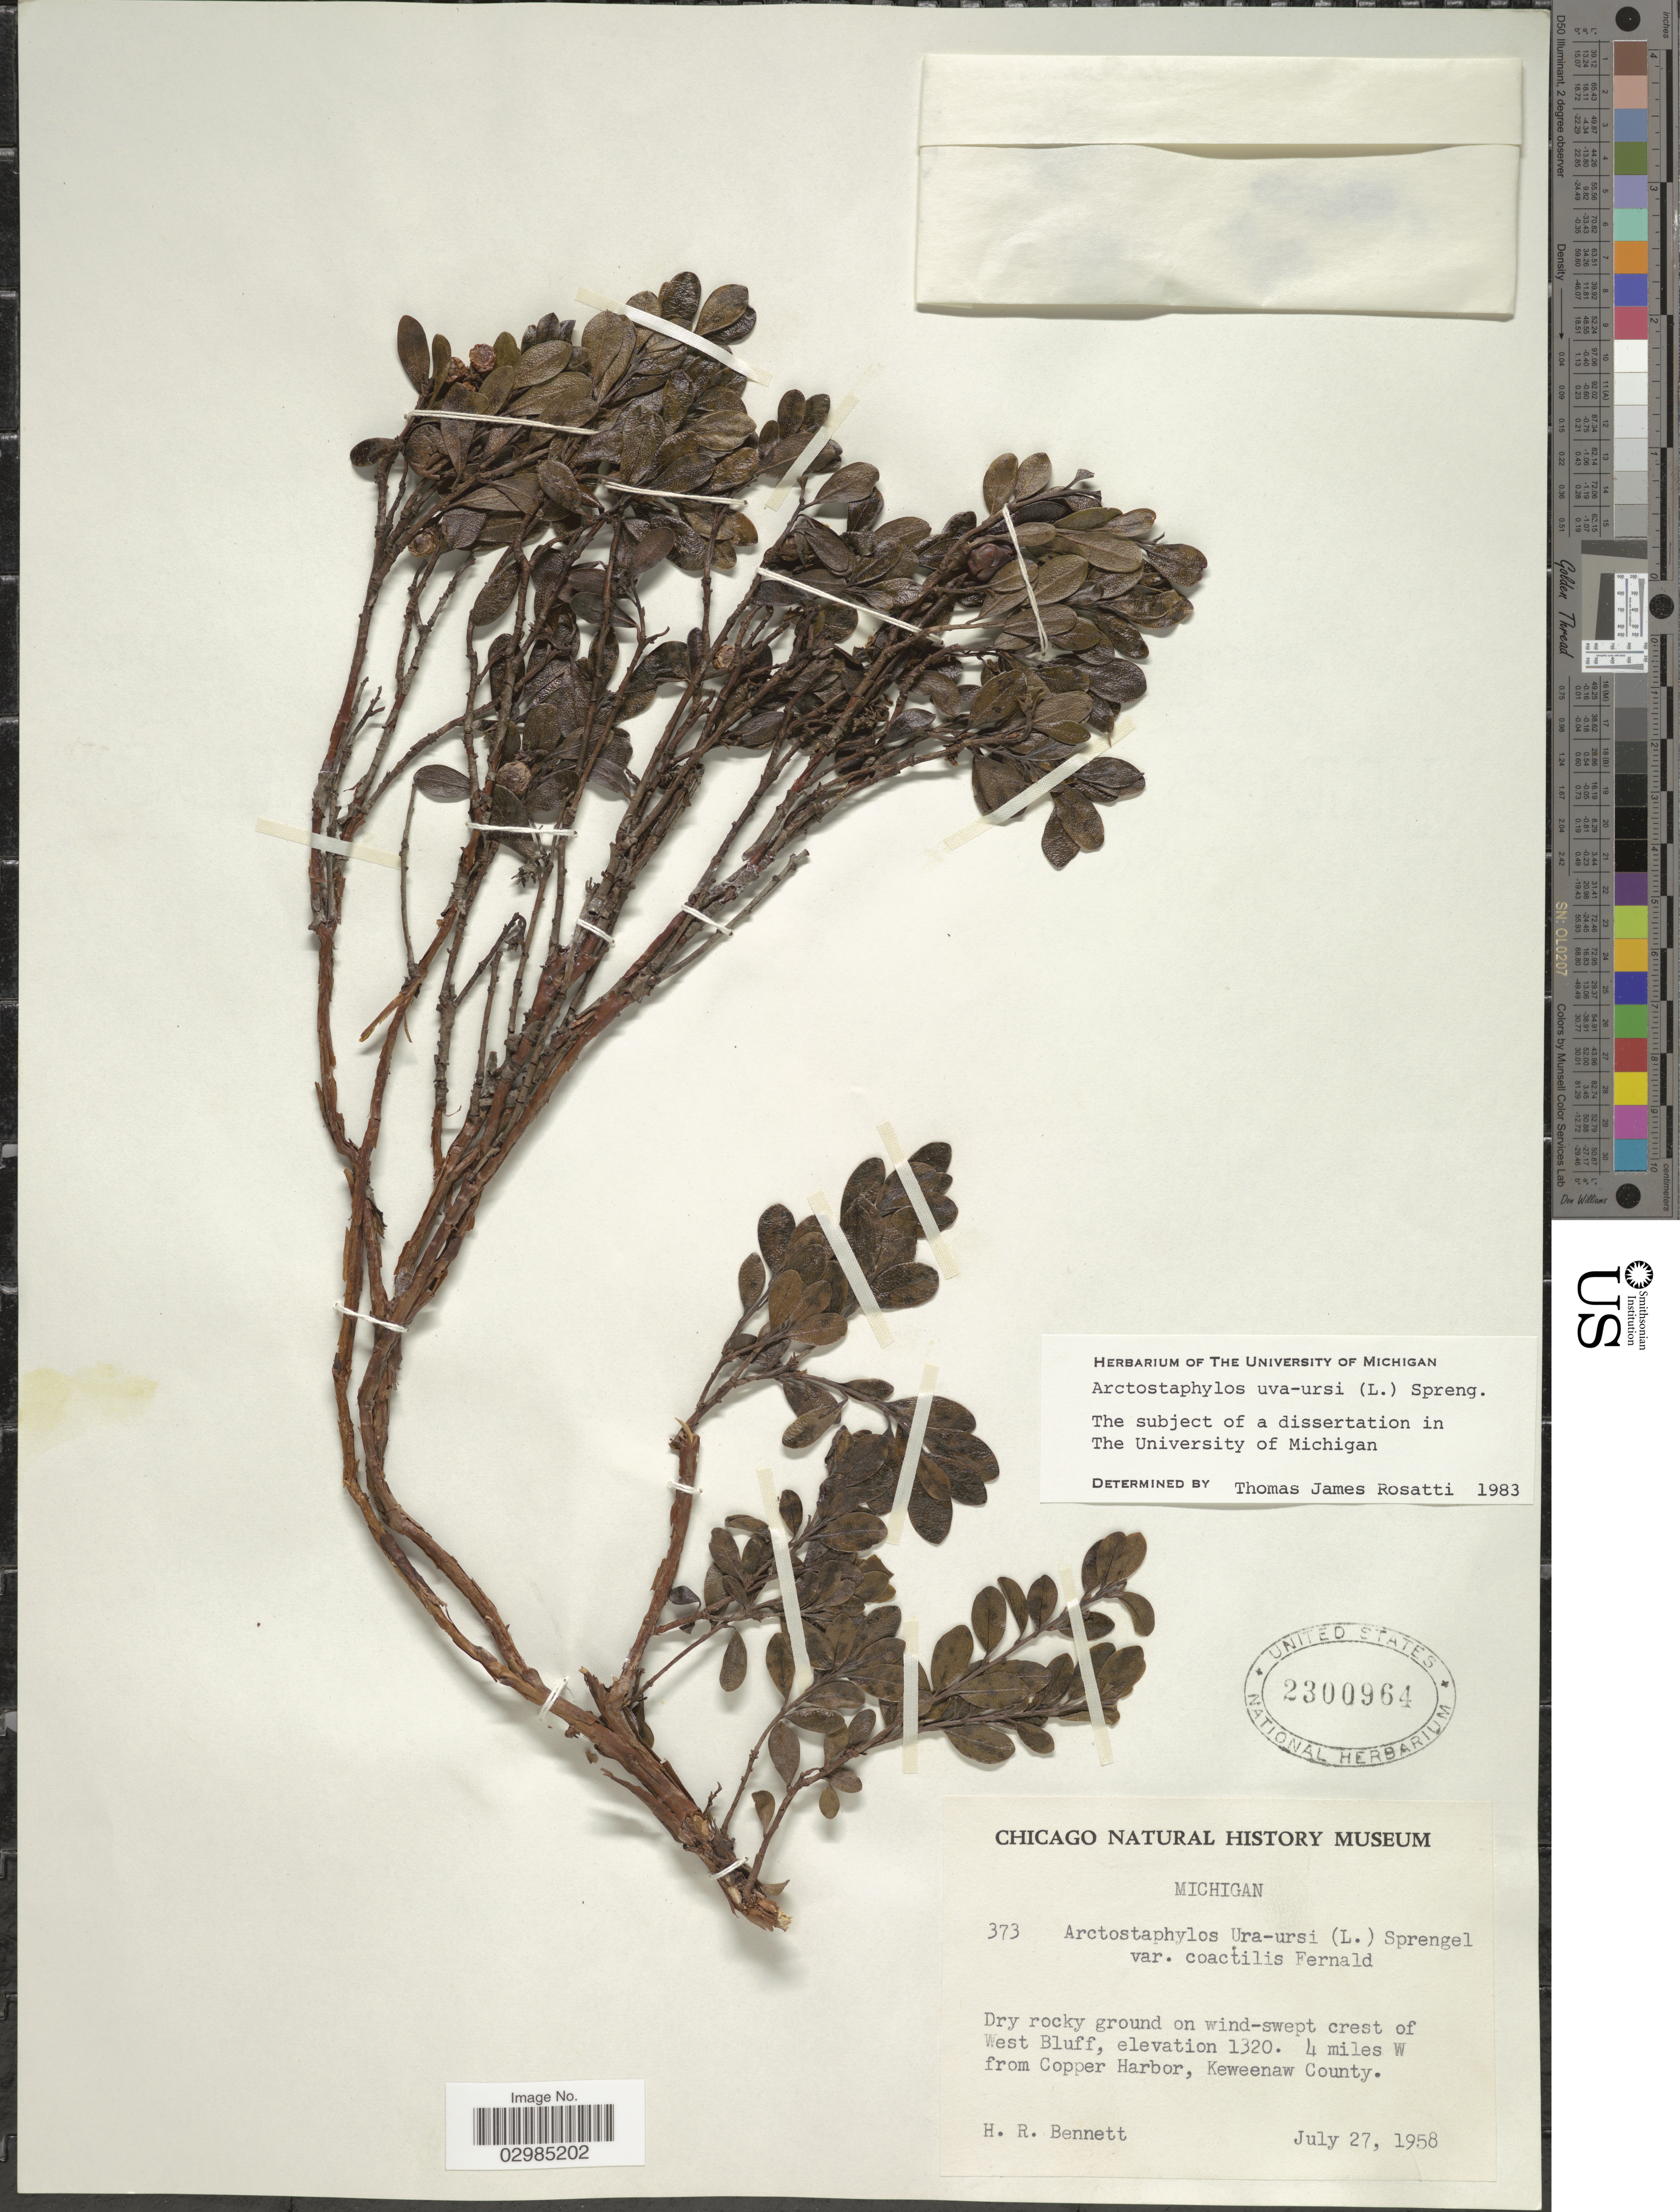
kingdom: Plantae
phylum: Tracheophyta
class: Magnoliopsida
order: Ericales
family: Ericaceae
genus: Arctostaphylos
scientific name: Arctostaphylos uva-ursi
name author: (L.) Spreng.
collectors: H. R. Bennett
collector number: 373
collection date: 1958-07-27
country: United States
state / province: Michigan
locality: Dry rocky ground on wind-swept crest of West Bluff. 4 miles W from Copper Harbor, Keweenaw County.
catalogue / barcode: US 2300964